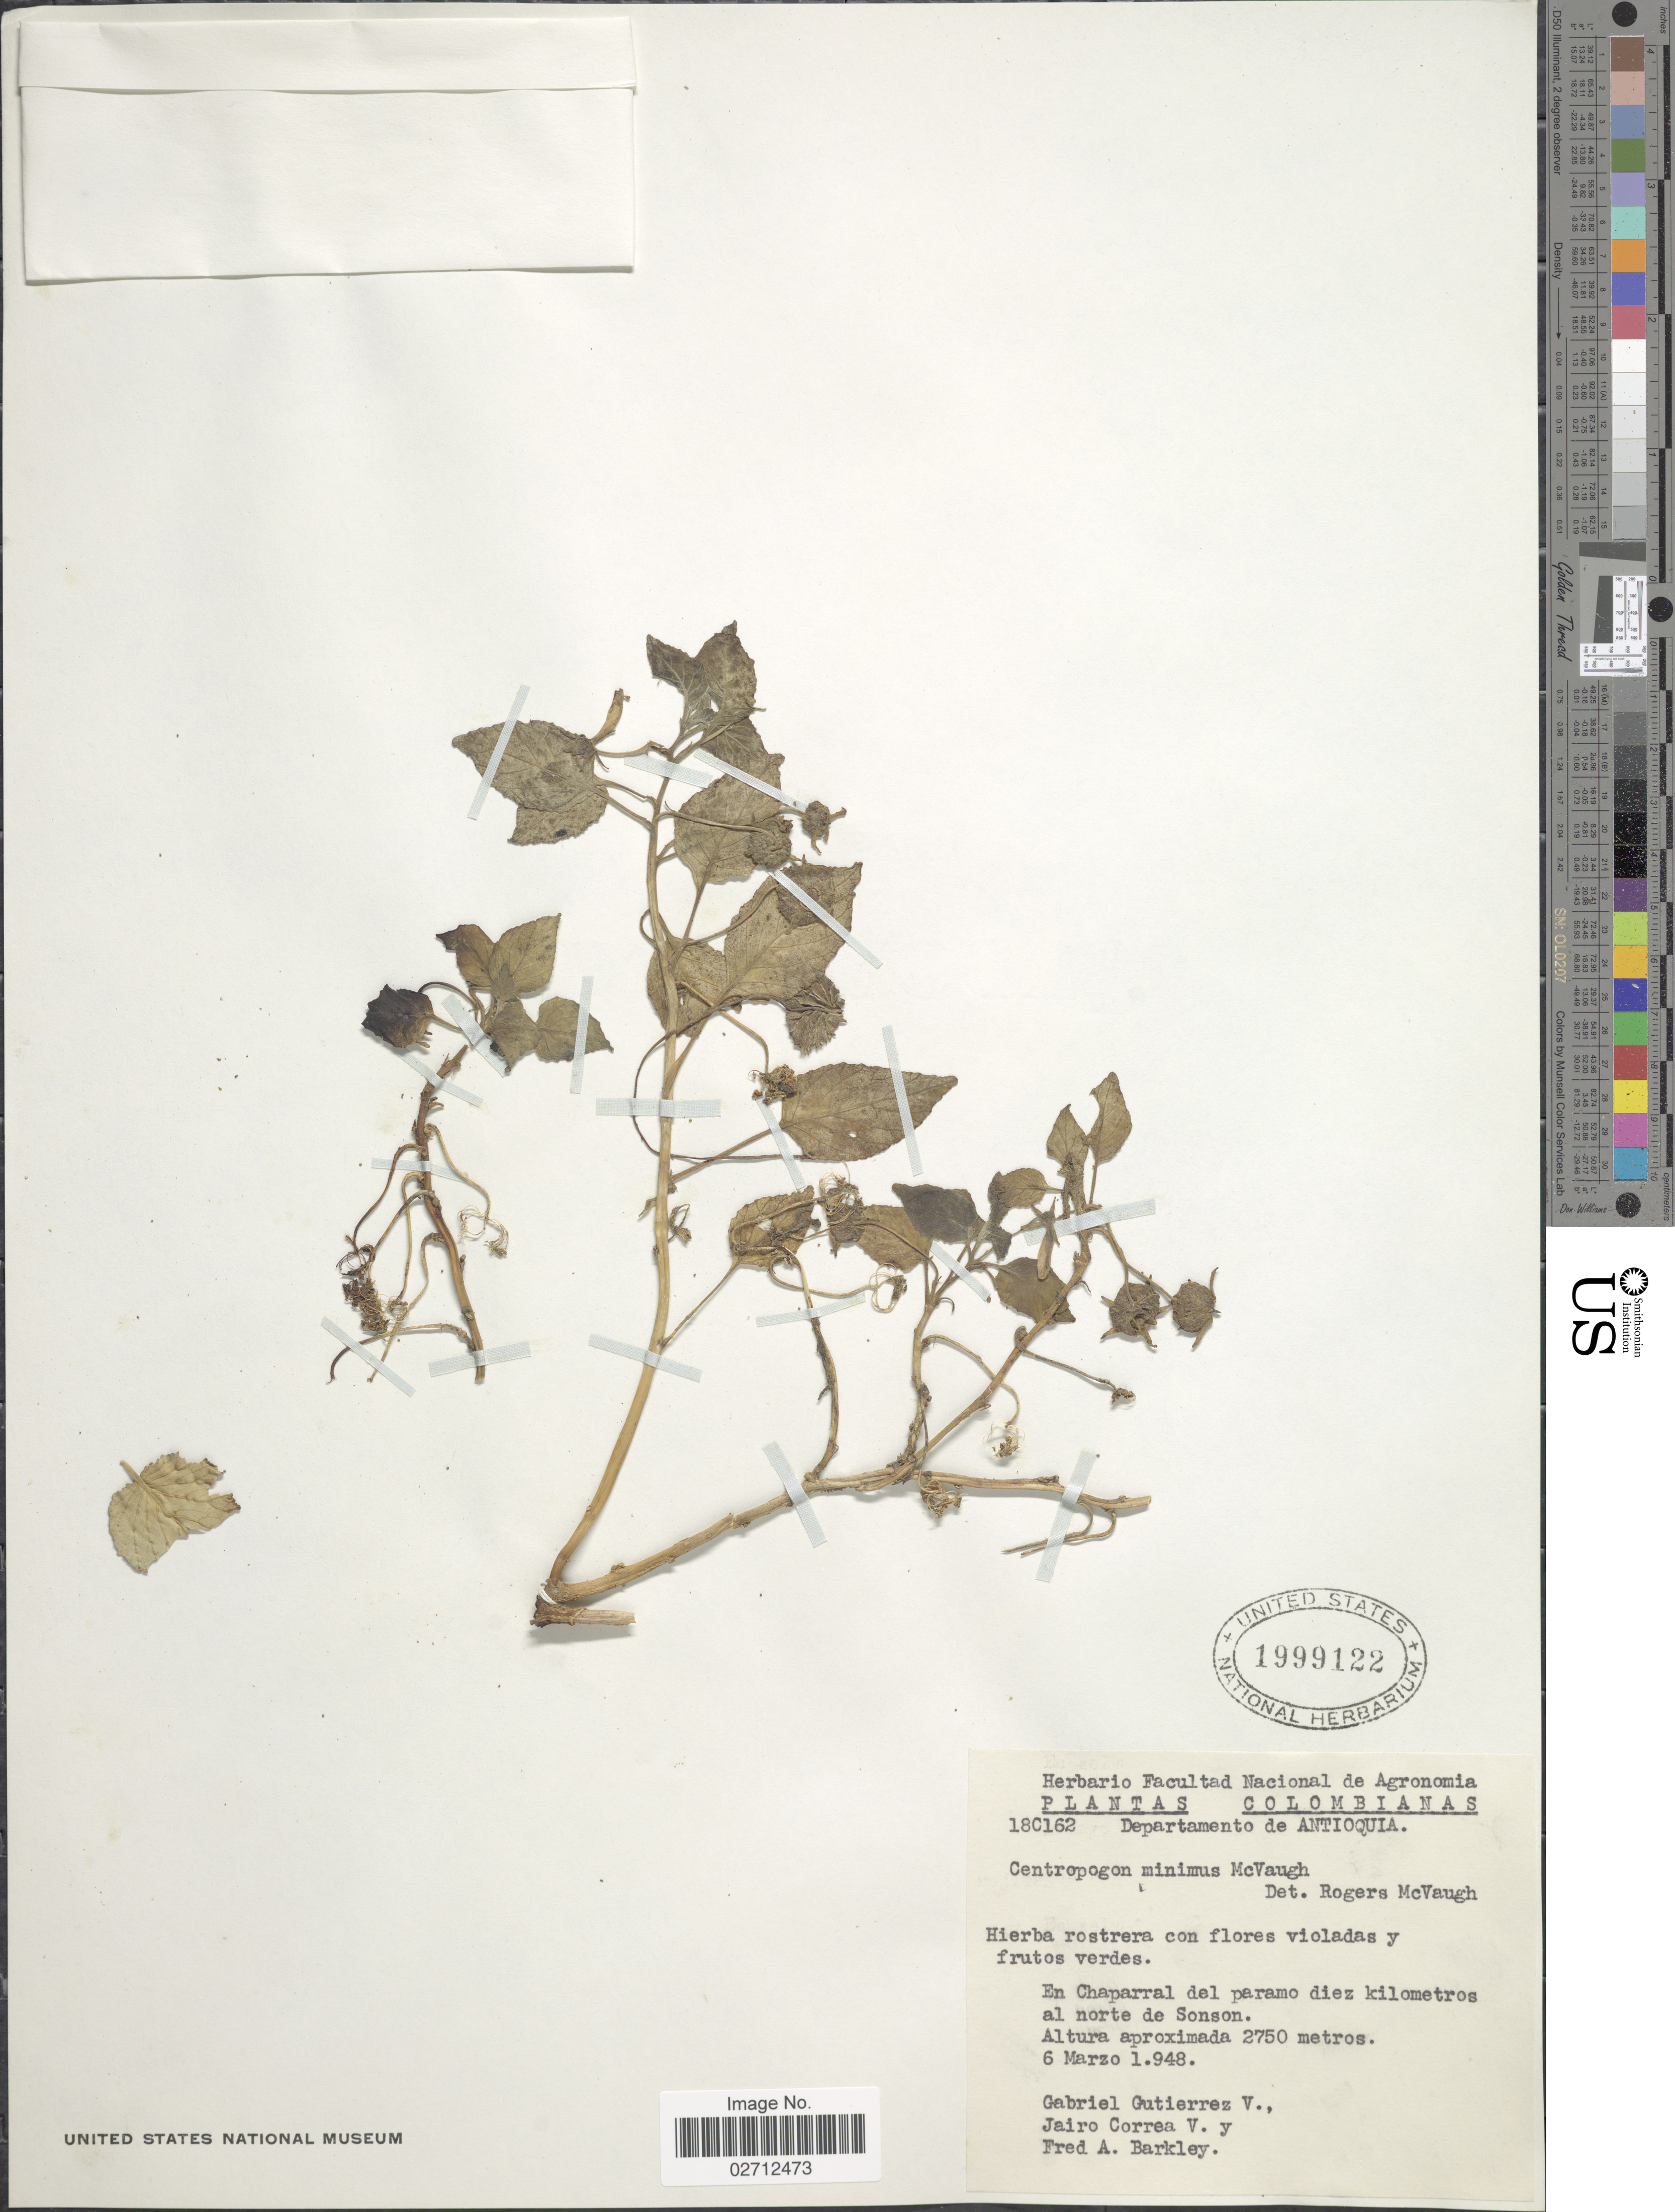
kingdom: Plantae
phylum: Tracheophyta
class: Magnoliopsida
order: Asterales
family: Campanulaceae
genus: Centropogon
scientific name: Centropogon minimus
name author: McVaugh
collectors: G. Gutiérrez V., J. Correa V. & F. A. Barkley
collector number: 18C162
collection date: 1948-03-06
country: Colombia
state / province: Antioquia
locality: Departamento de Antioquia, En Chaparral del paramo diez kilometros al norte de Sonson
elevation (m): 2750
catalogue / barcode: US 1999122